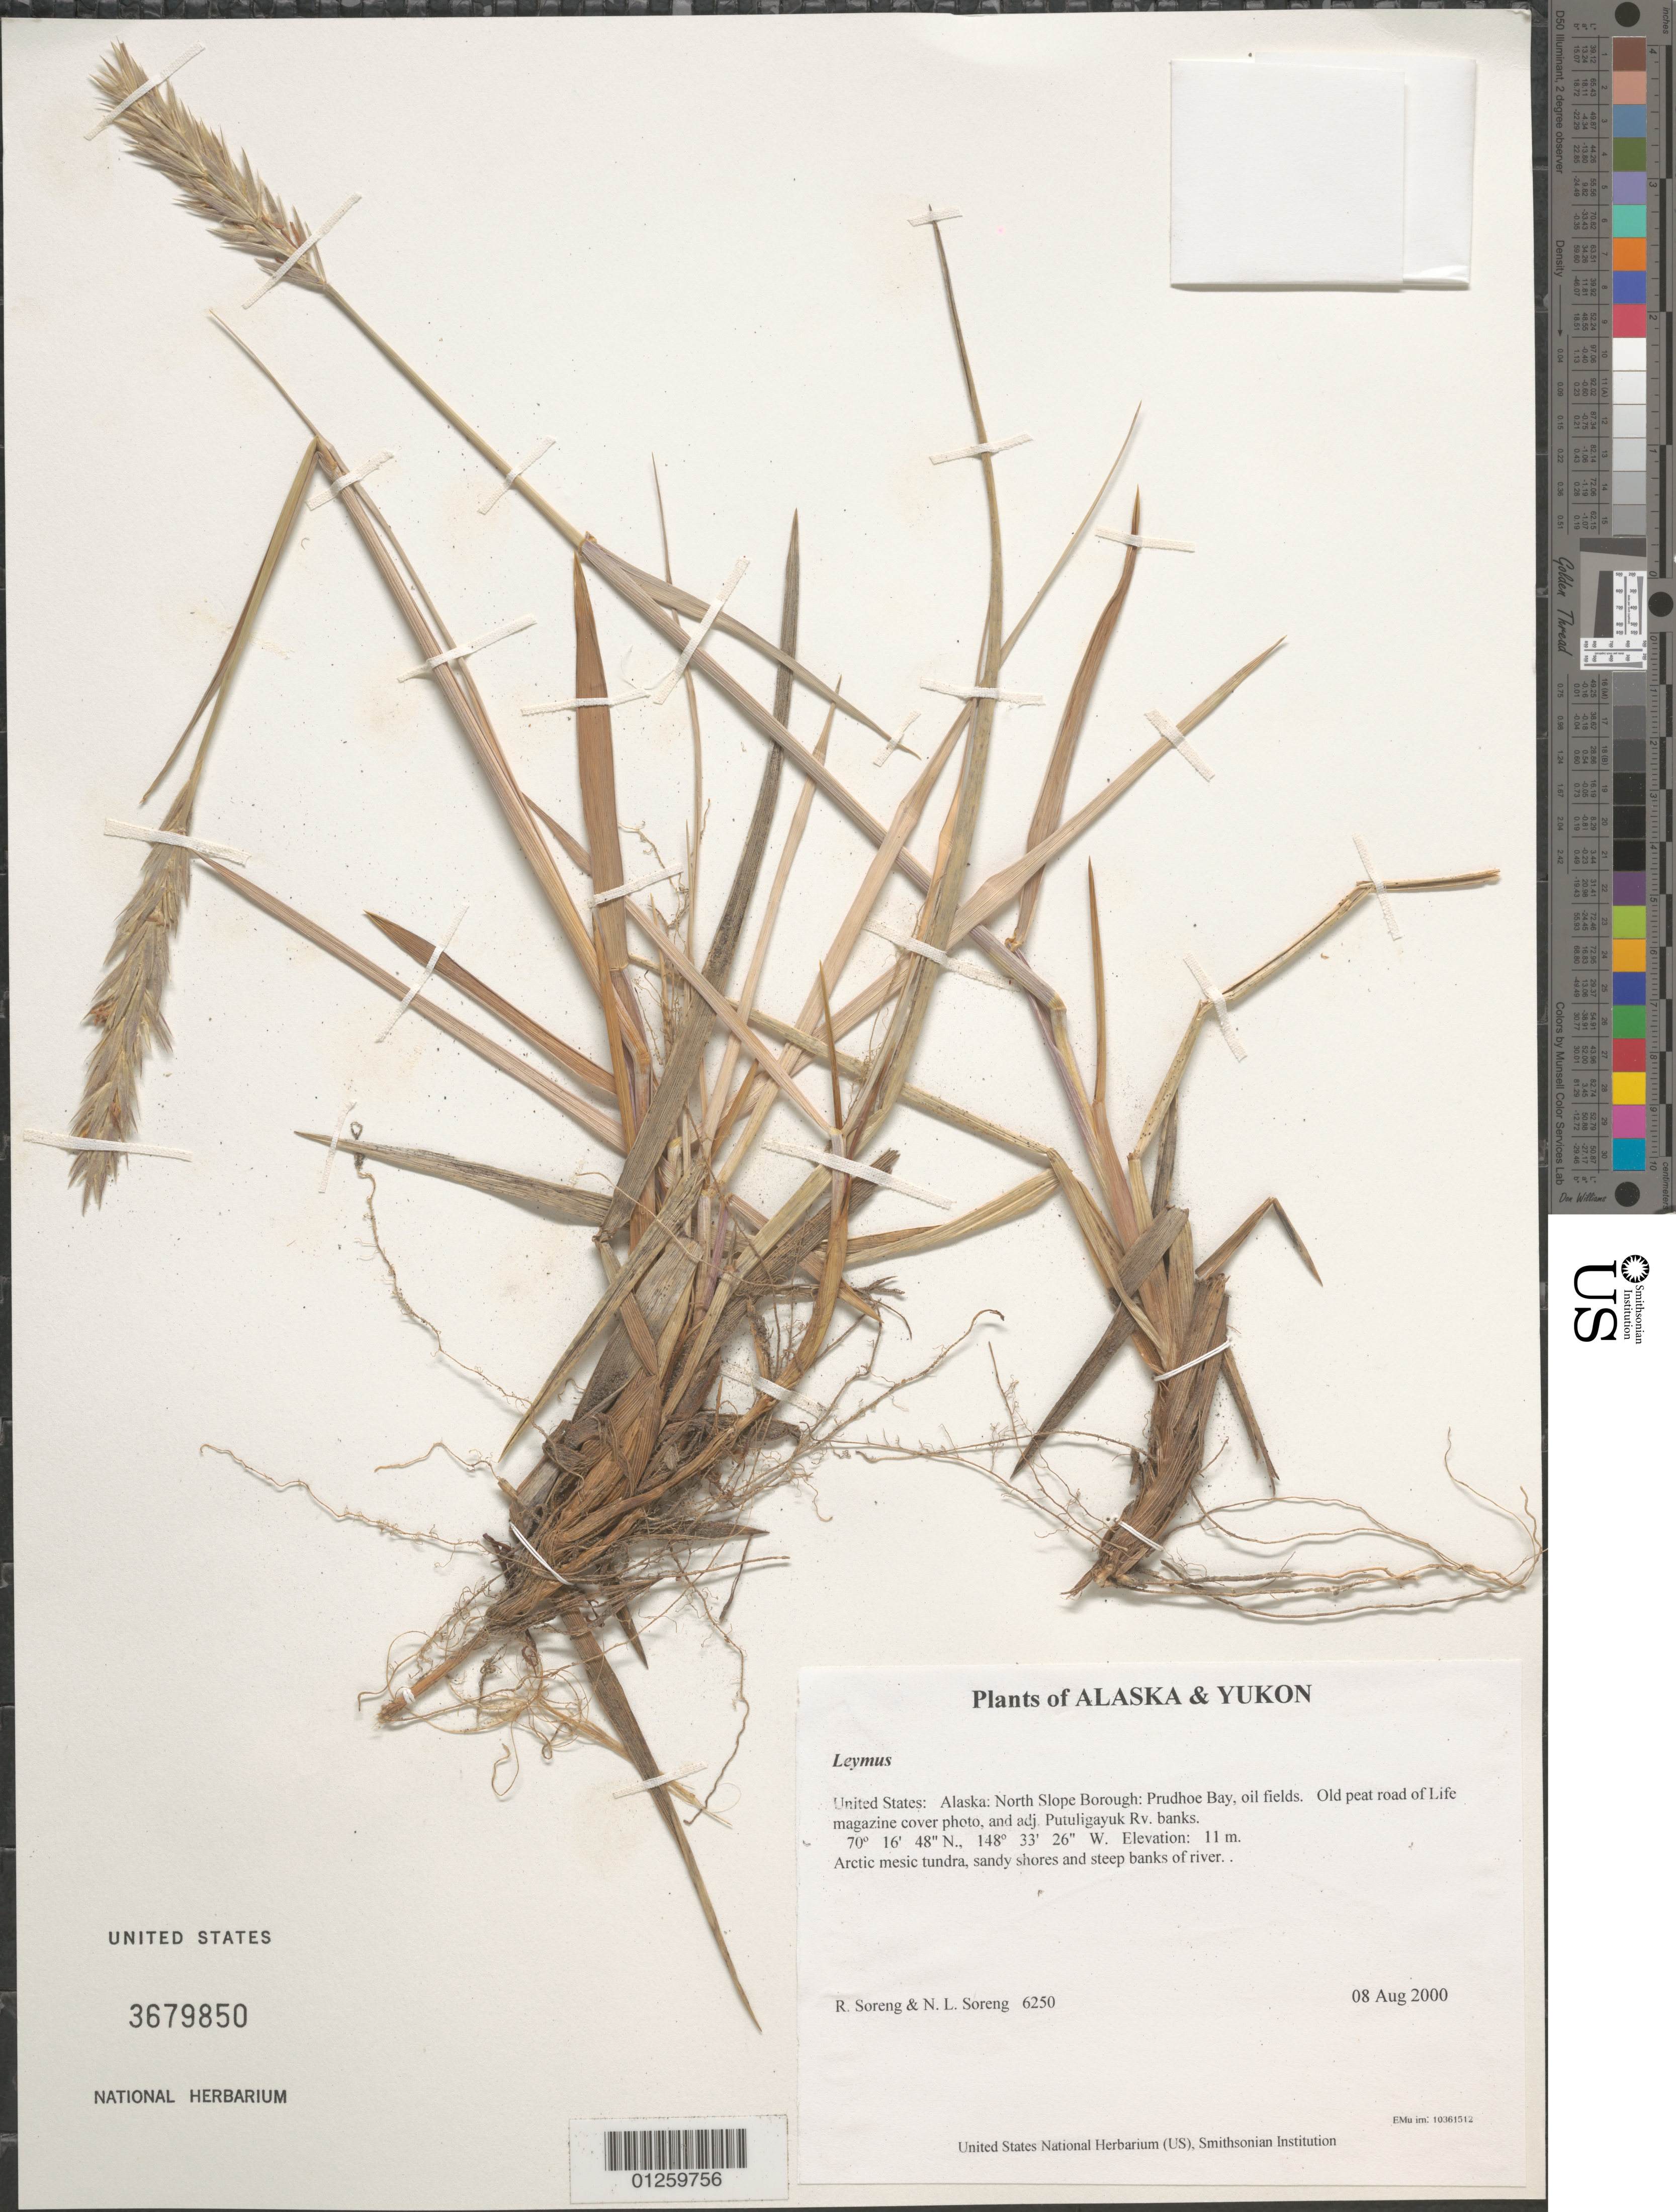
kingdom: Plantae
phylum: Tracheophyta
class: Liliopsida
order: Poales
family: Poaceae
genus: Leymus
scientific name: Leymus sp.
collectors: R. J. Soreng & N. L. Soreng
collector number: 6250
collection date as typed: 08 Aug 2000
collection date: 2000-08-08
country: United States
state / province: Alaska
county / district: North Slope Borough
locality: Prudhoe Bay, oil fields. Old peat road of Life magazine cover photo, and adj. Putuligayuk Rv. banks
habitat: Arctic mesic tundra, sandy shores and steep banks of river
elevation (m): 11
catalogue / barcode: US 3679850